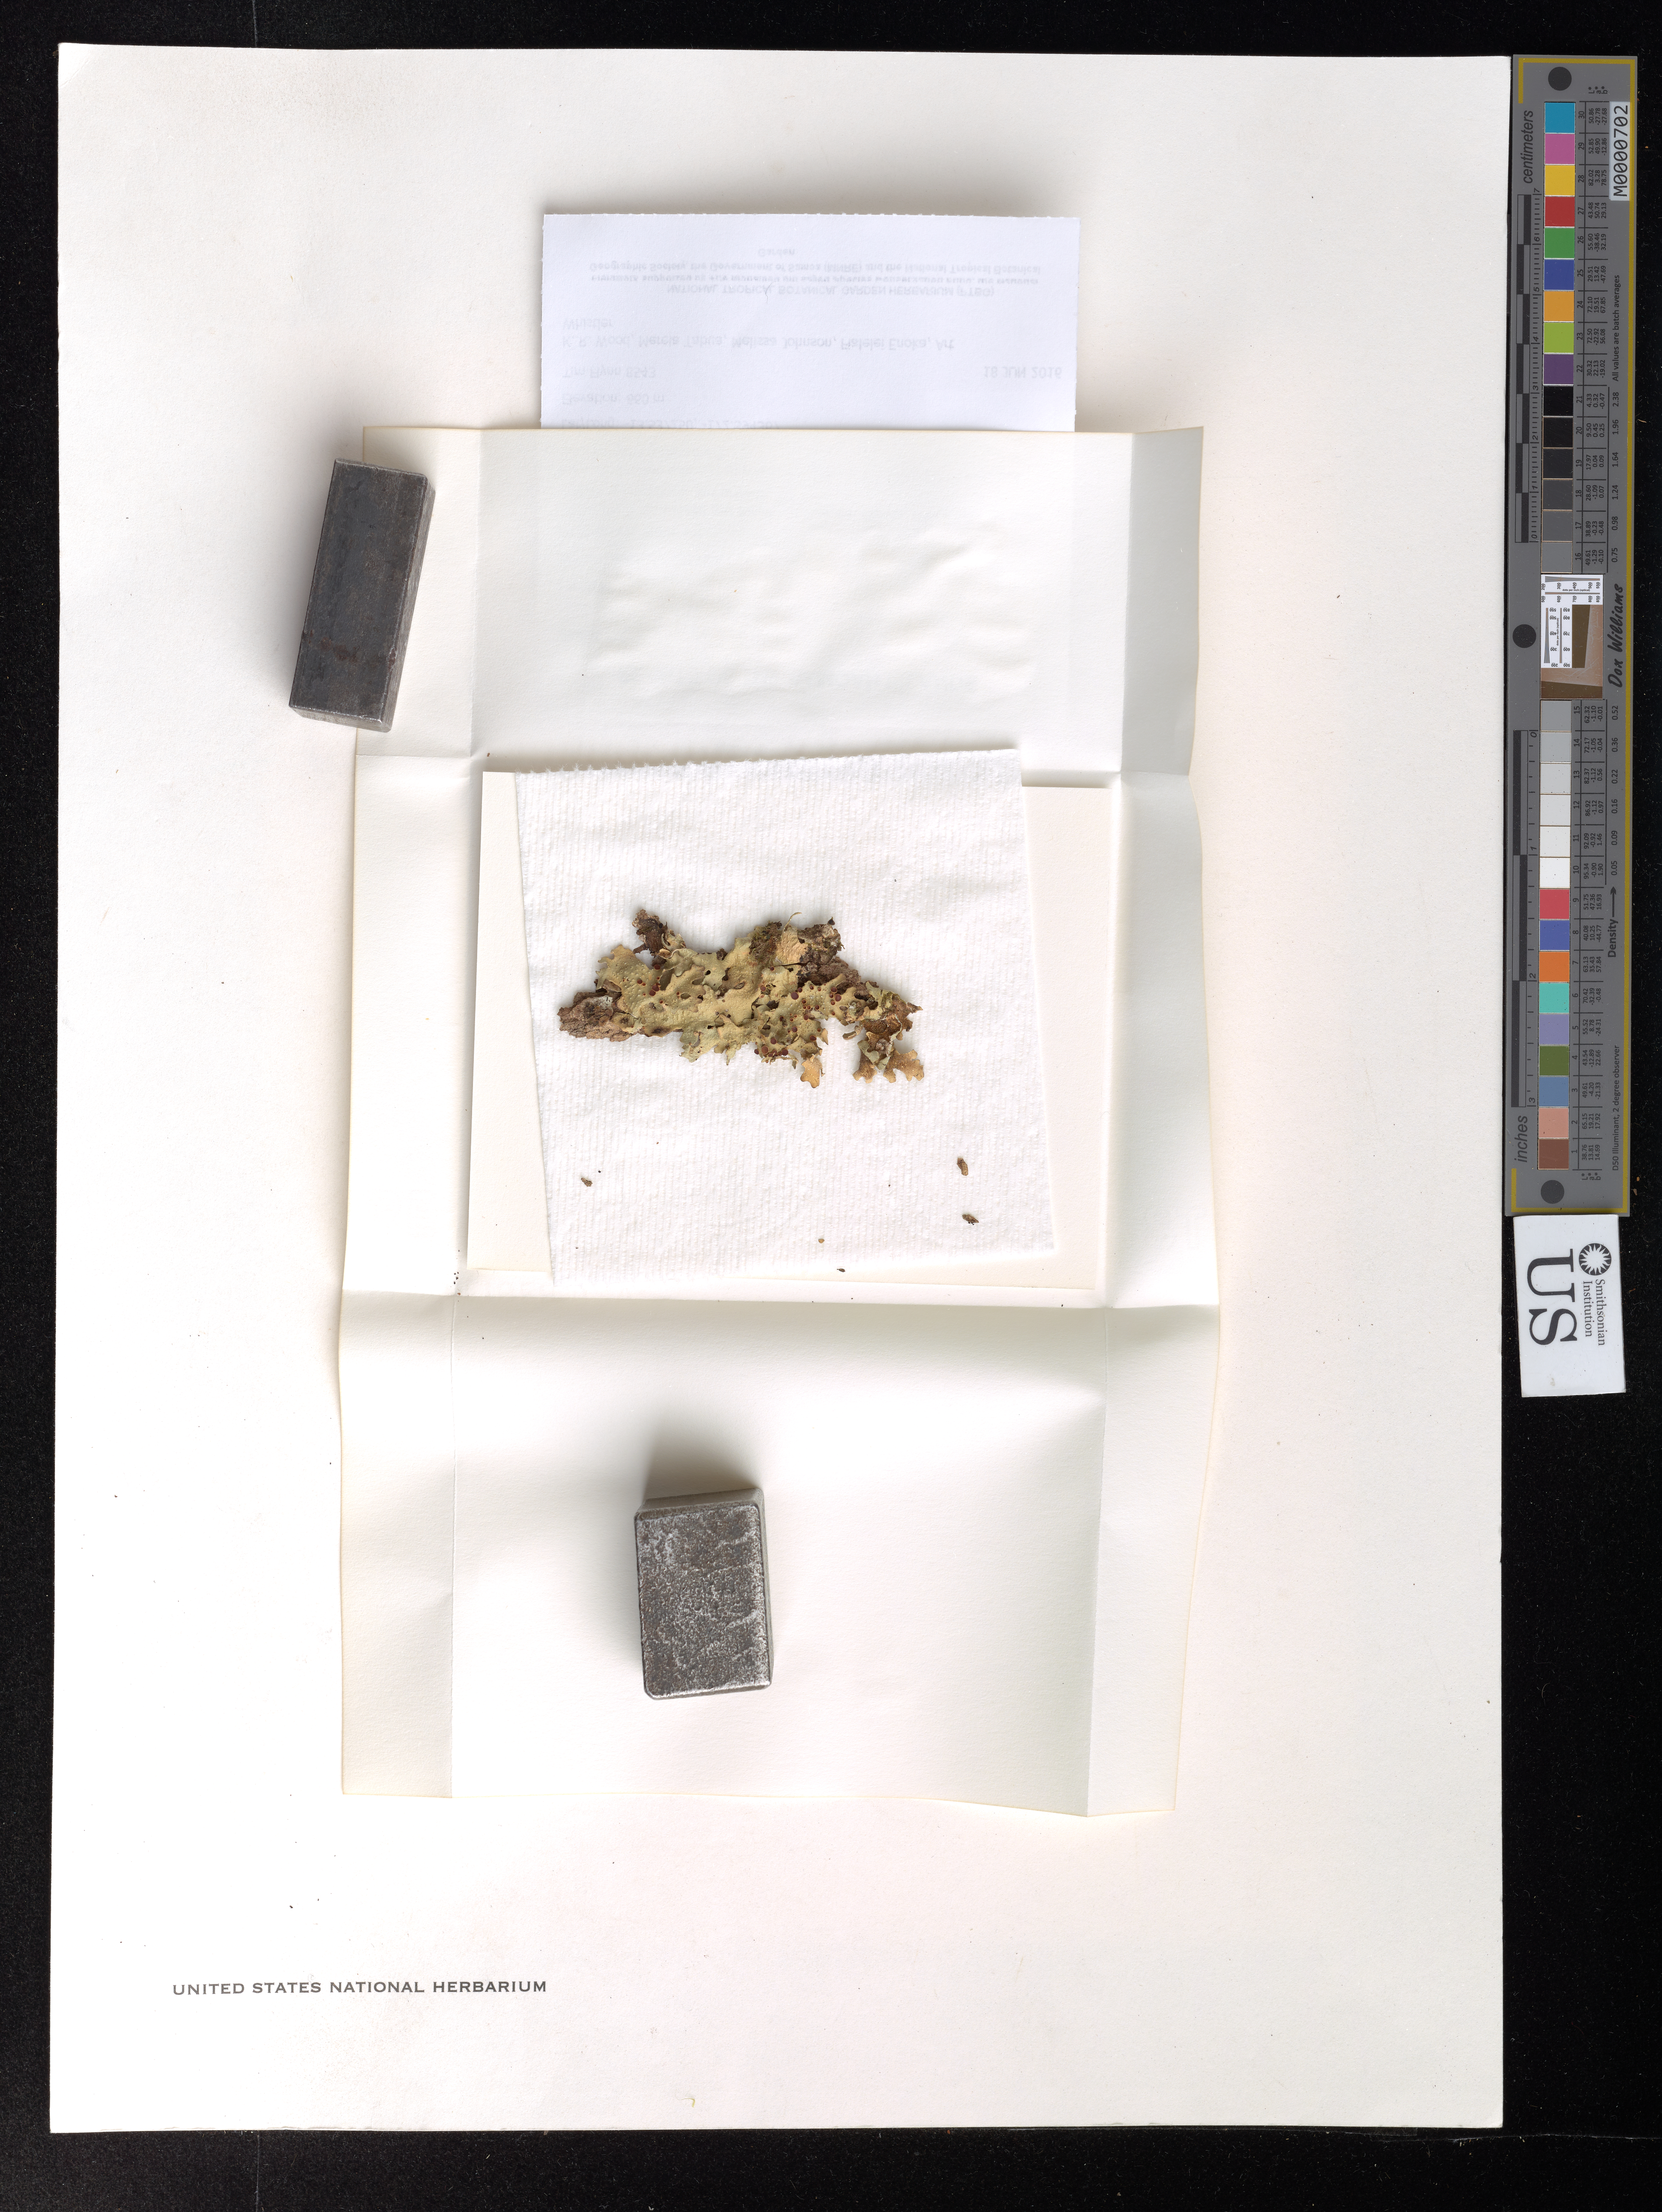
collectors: T. W. Flynn, K. R. Wood, M. Tabua, M. Johnson, F. Enoka & A. Whistler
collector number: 8543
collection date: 2016-06-18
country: Samoa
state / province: Gagaifomauga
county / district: Savaii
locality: Mt. Matavanu crater rim.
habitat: Metrosideros dominated forest w/ Fagraea, Meryta, Melastoma. All trees clothed in bryophytes and orchids.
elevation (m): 660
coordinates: -13.537250, -172.394367